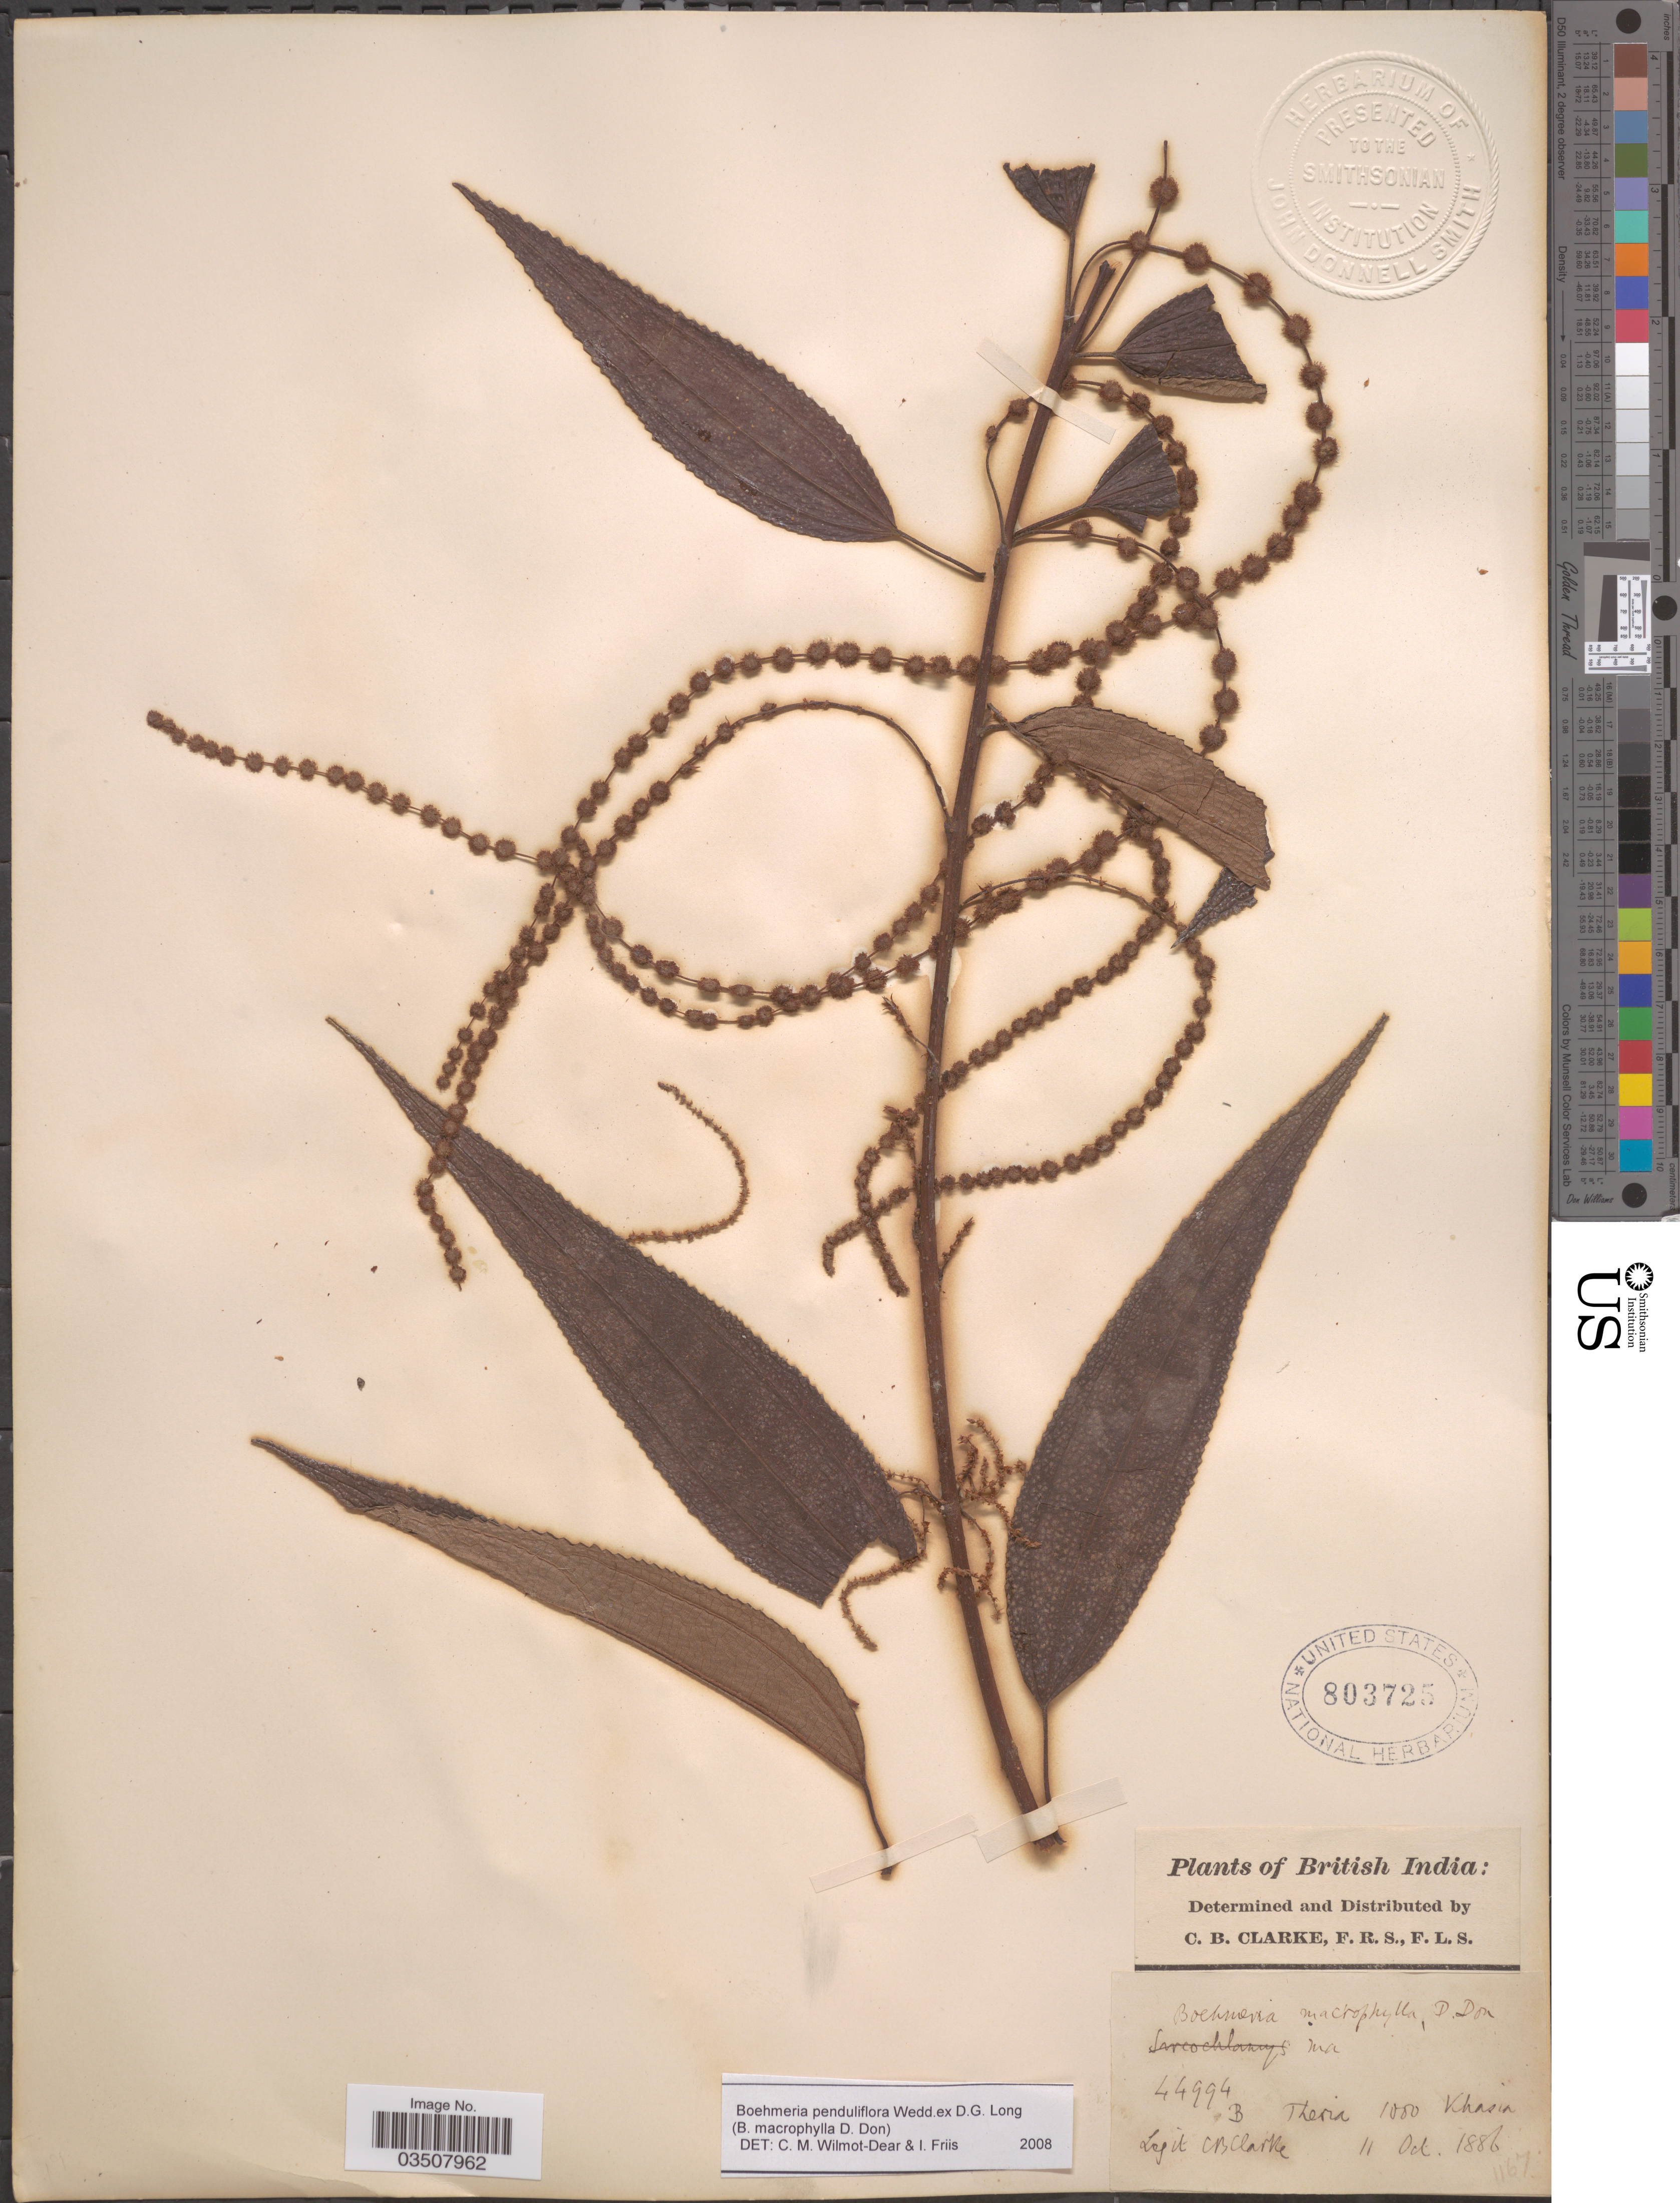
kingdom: Plantae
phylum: Tracheophyta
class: Magnoliopsida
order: Rosales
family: Urticaceae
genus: Boehmeria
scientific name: Boehmeria penduliflora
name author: Wedd. ex D.G. Long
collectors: C. B. Clarke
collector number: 44994B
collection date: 1886-10-11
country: India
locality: British India. Theria, Khasia.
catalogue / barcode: US 803725